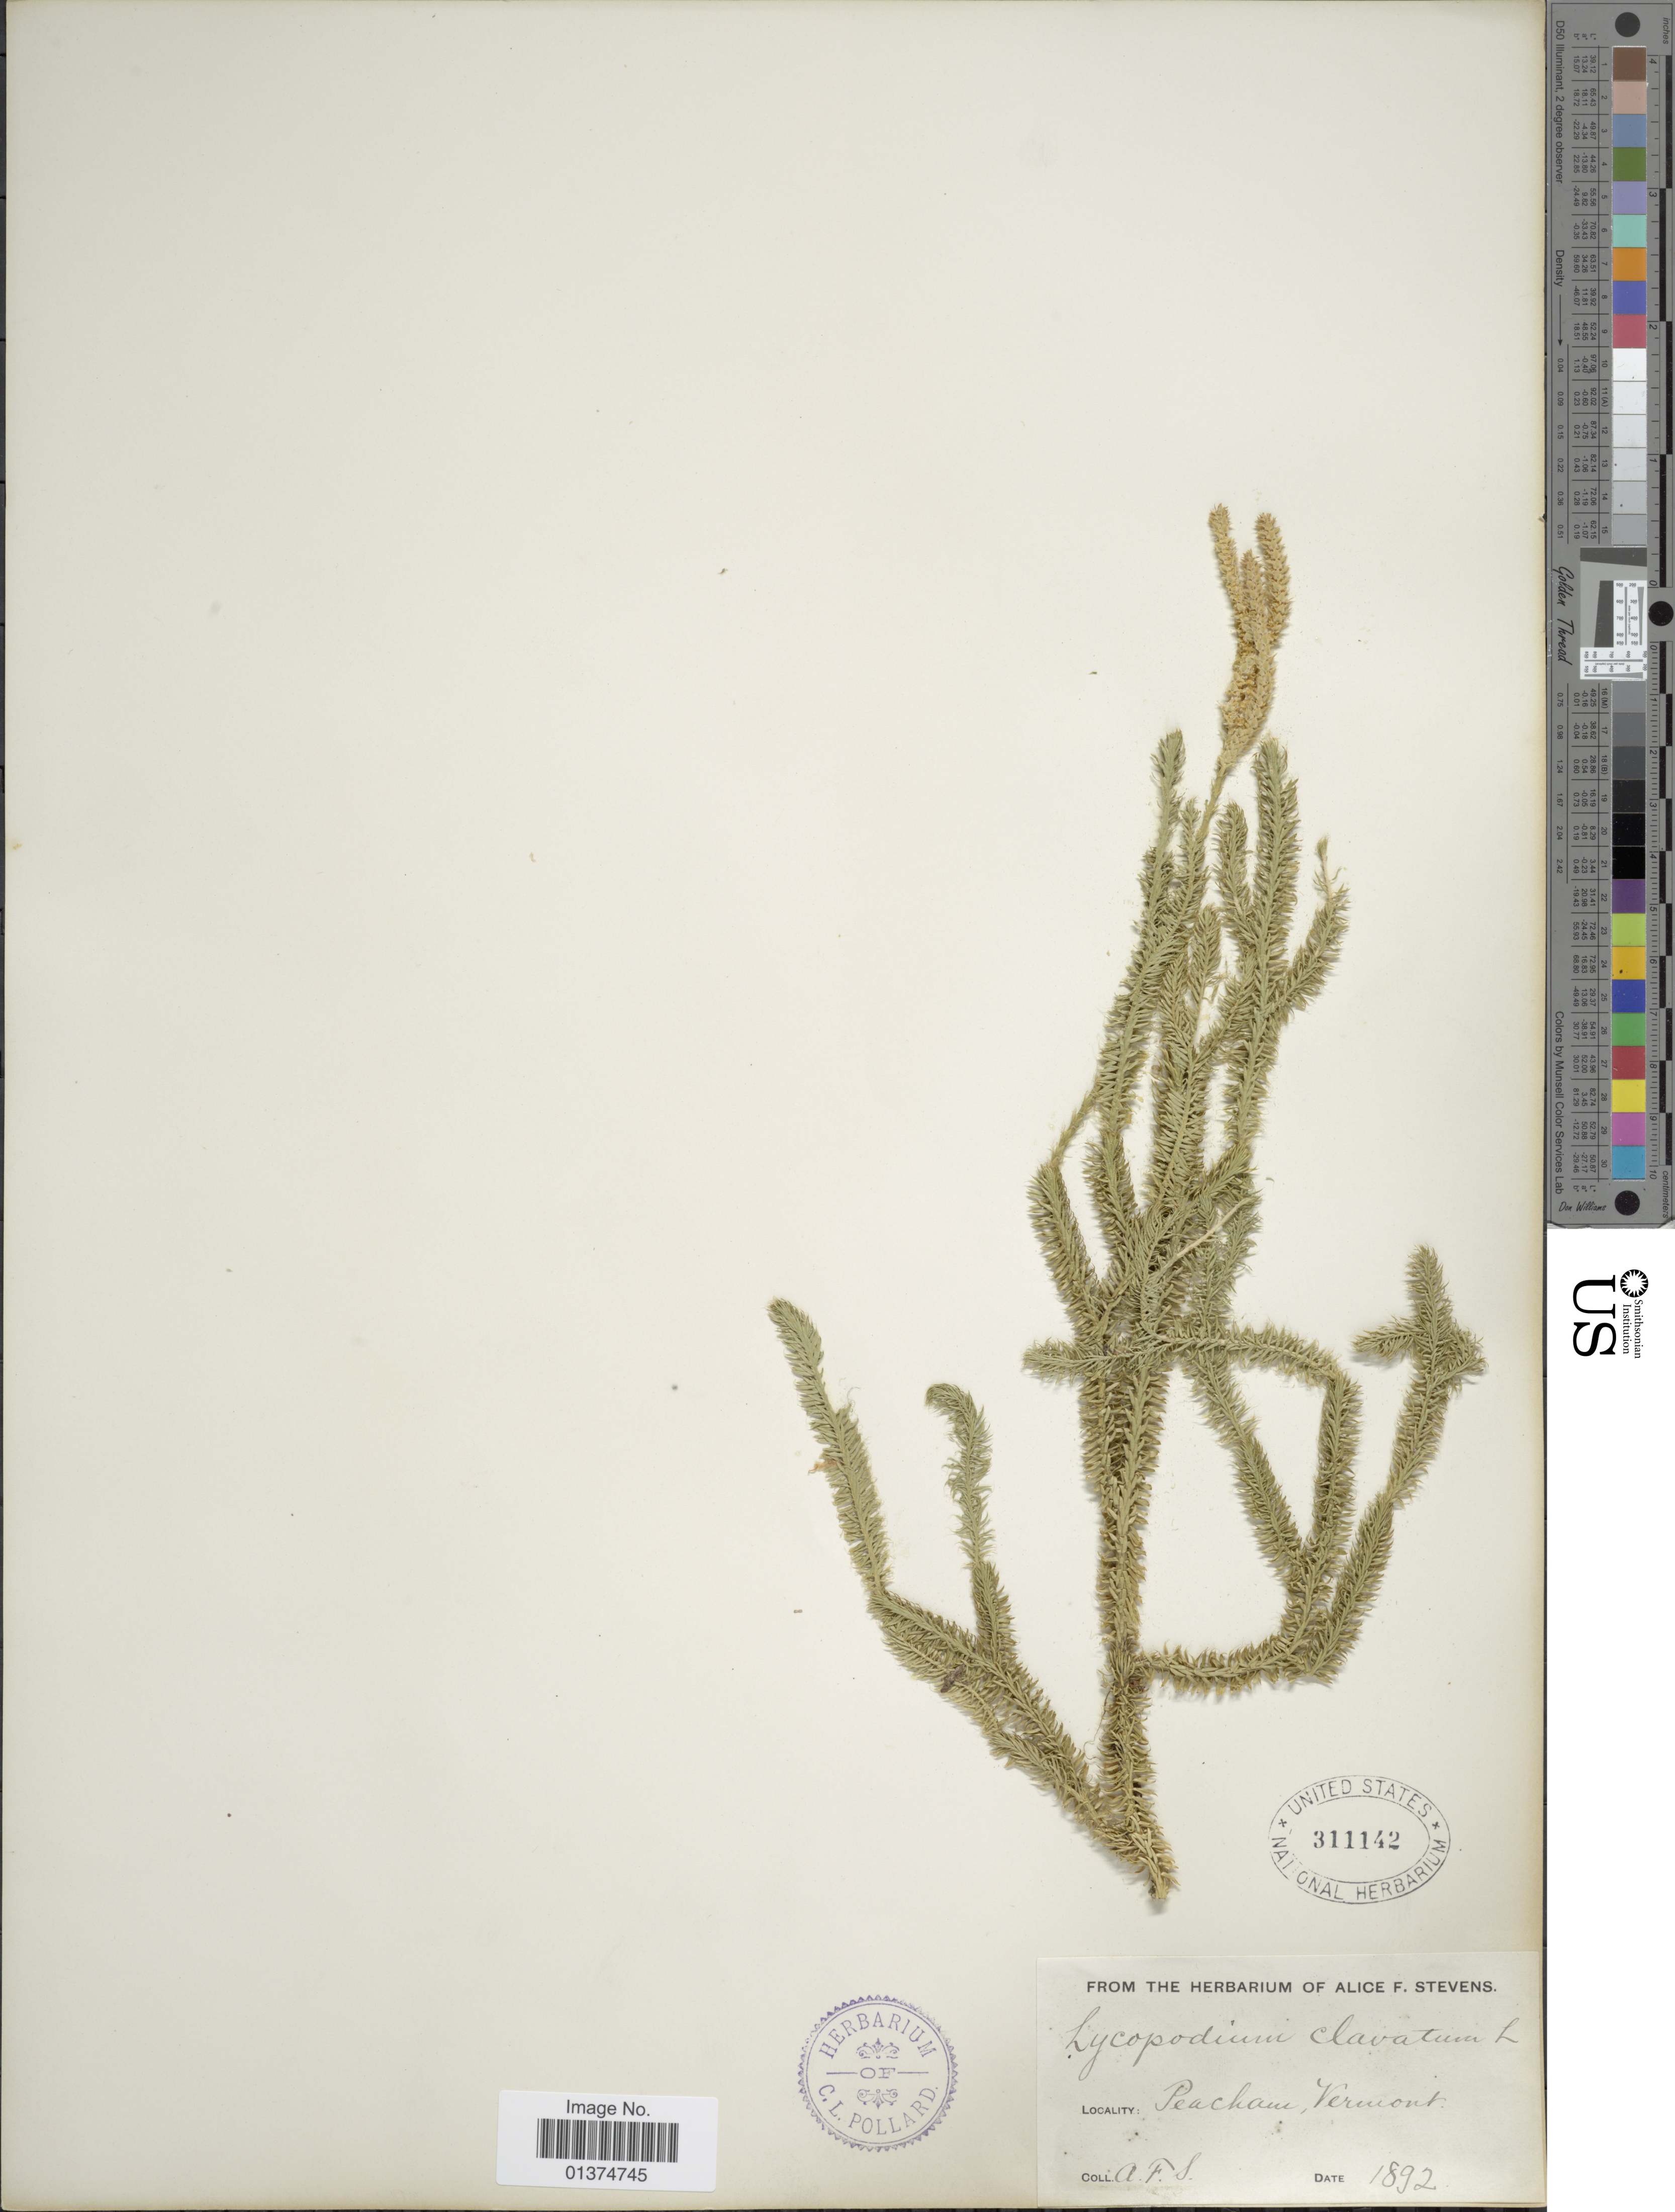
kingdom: Plantae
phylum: Tracheophyta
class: Lycopodiopsida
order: Lycopodiales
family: Lycopodiaceae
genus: Lycopodium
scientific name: Lycopodium clavatum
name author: L.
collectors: A. Stevens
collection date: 1892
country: United States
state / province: Vermont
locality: Peacham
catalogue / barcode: US 311142